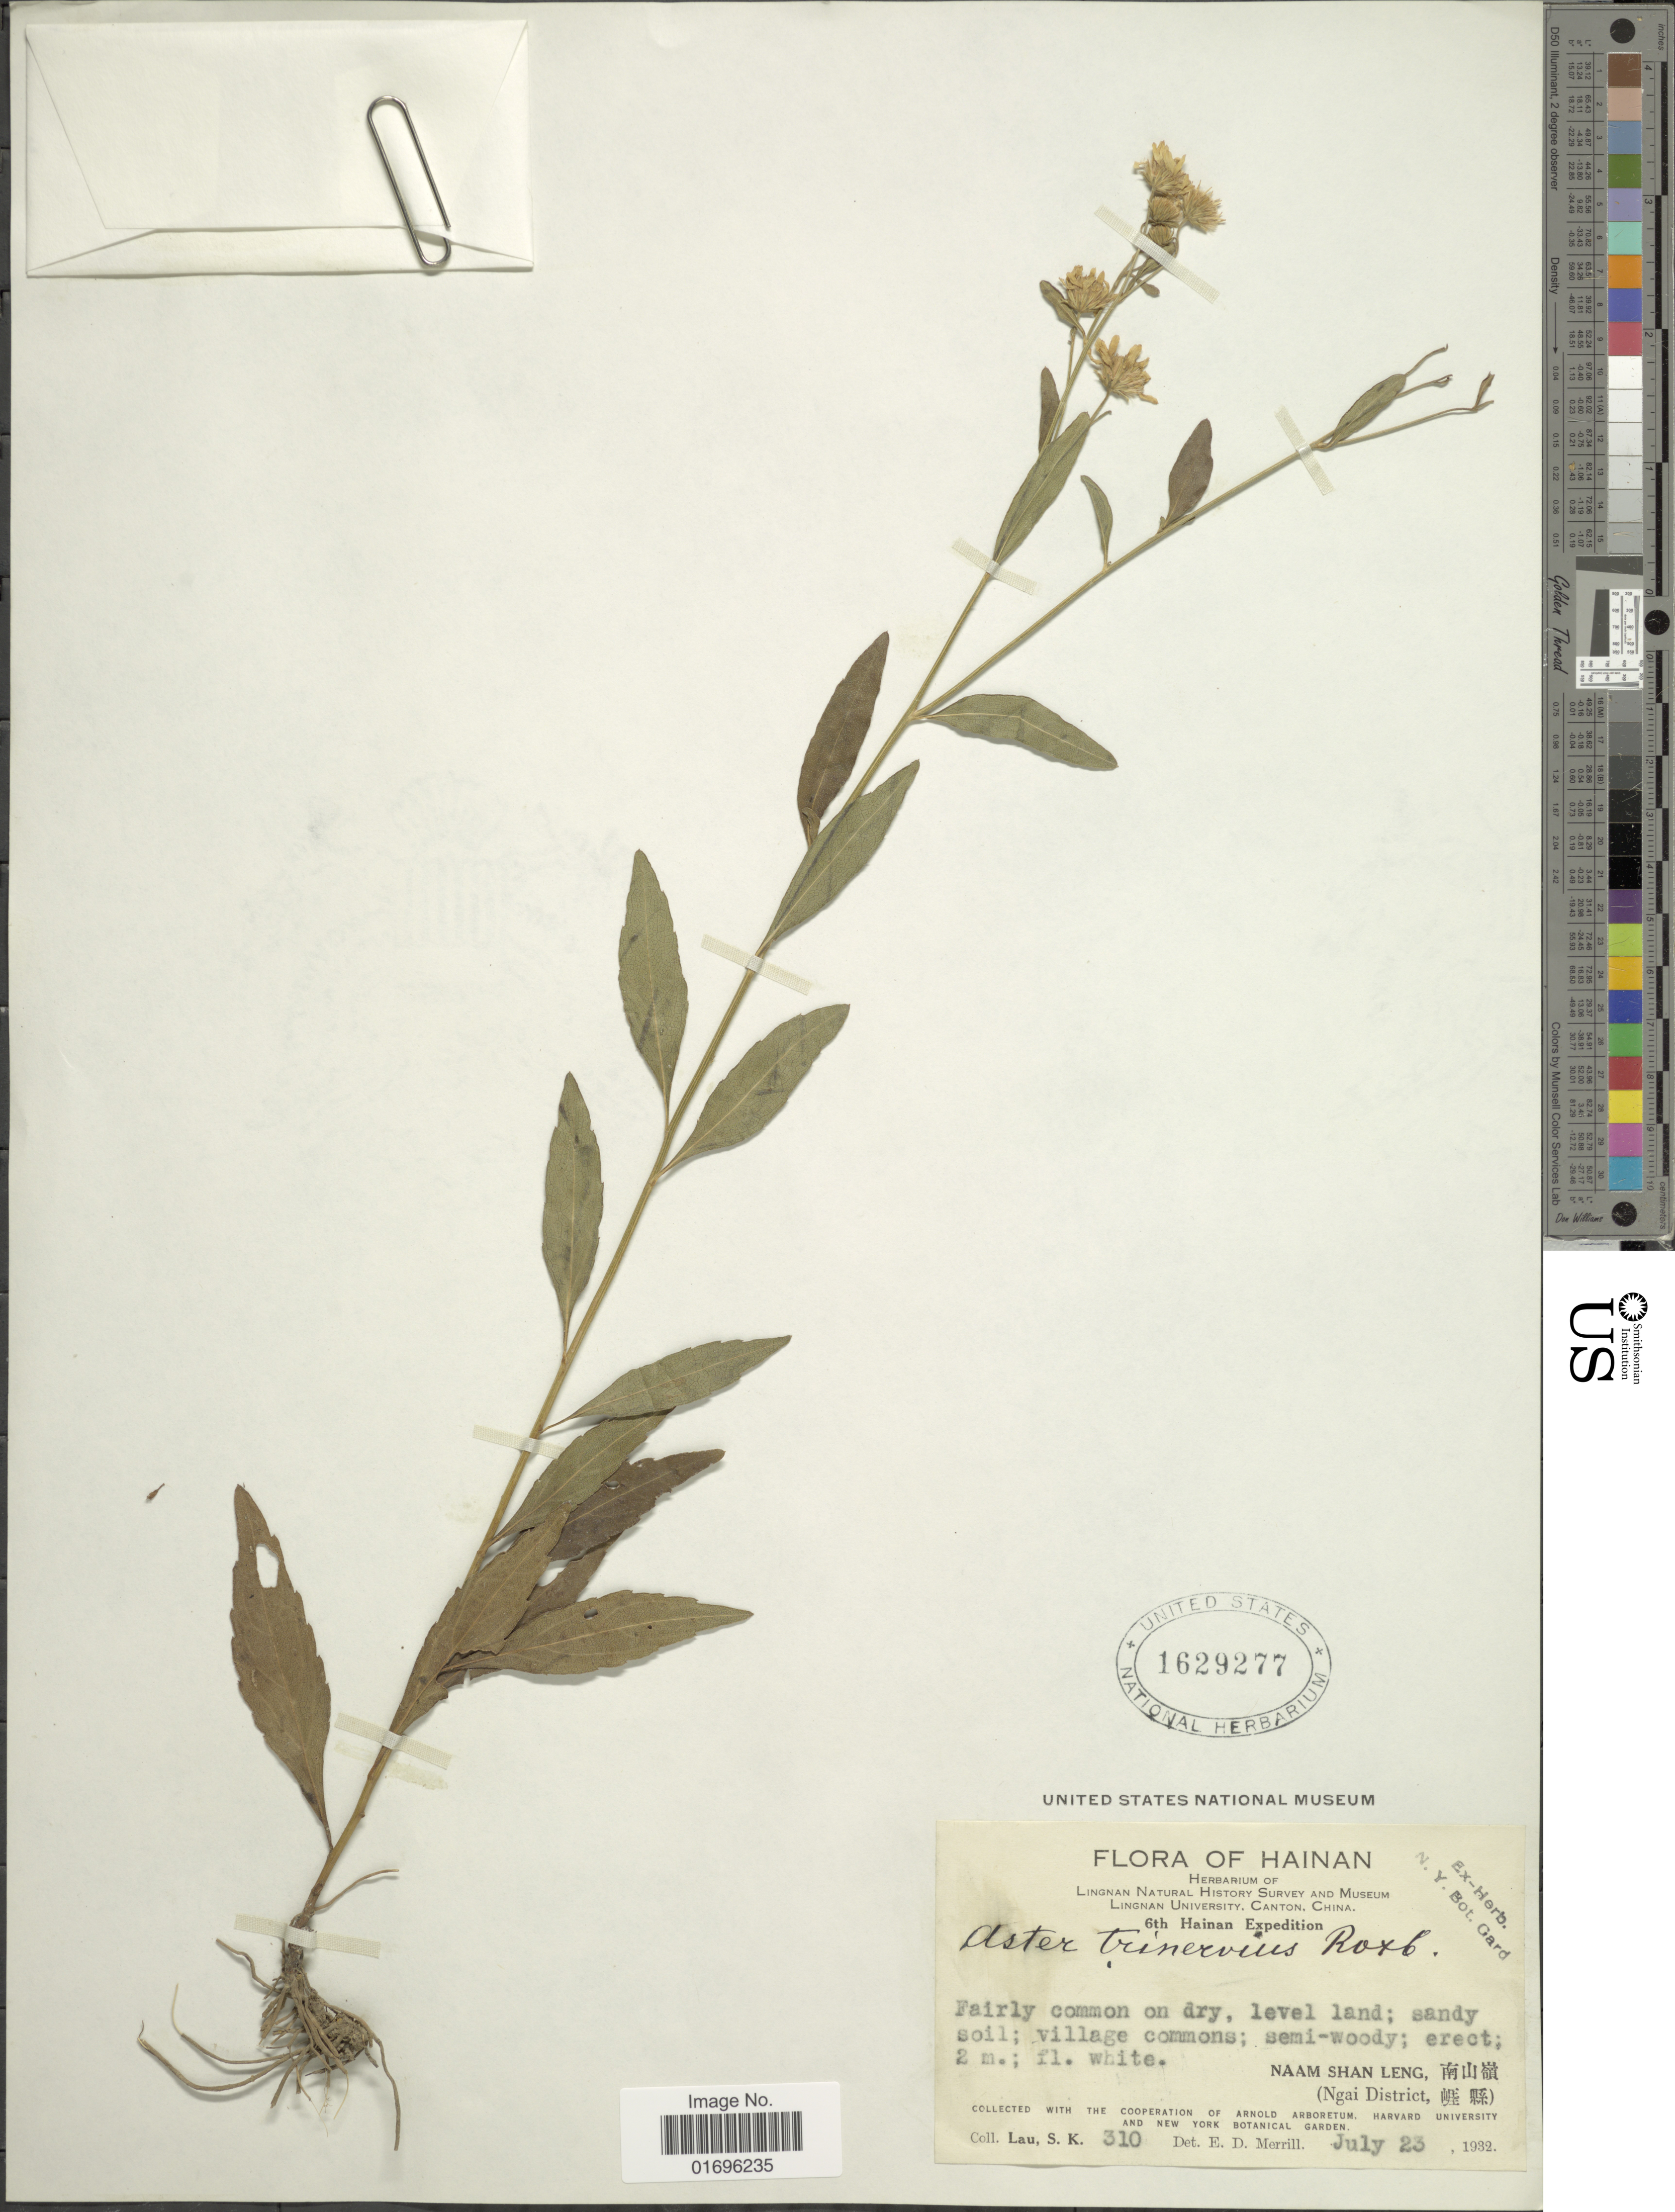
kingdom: Plantae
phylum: Tracheophyta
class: Magnoliopsida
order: Asterales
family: Asteraceae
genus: Aster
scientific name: Aster ageratoides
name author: Turcz.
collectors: S. K. Lau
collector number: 310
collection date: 1932-07-23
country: China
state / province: Hainan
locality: Hainan. Naam Shan Leng. (Ngai District).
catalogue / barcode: US 1629277